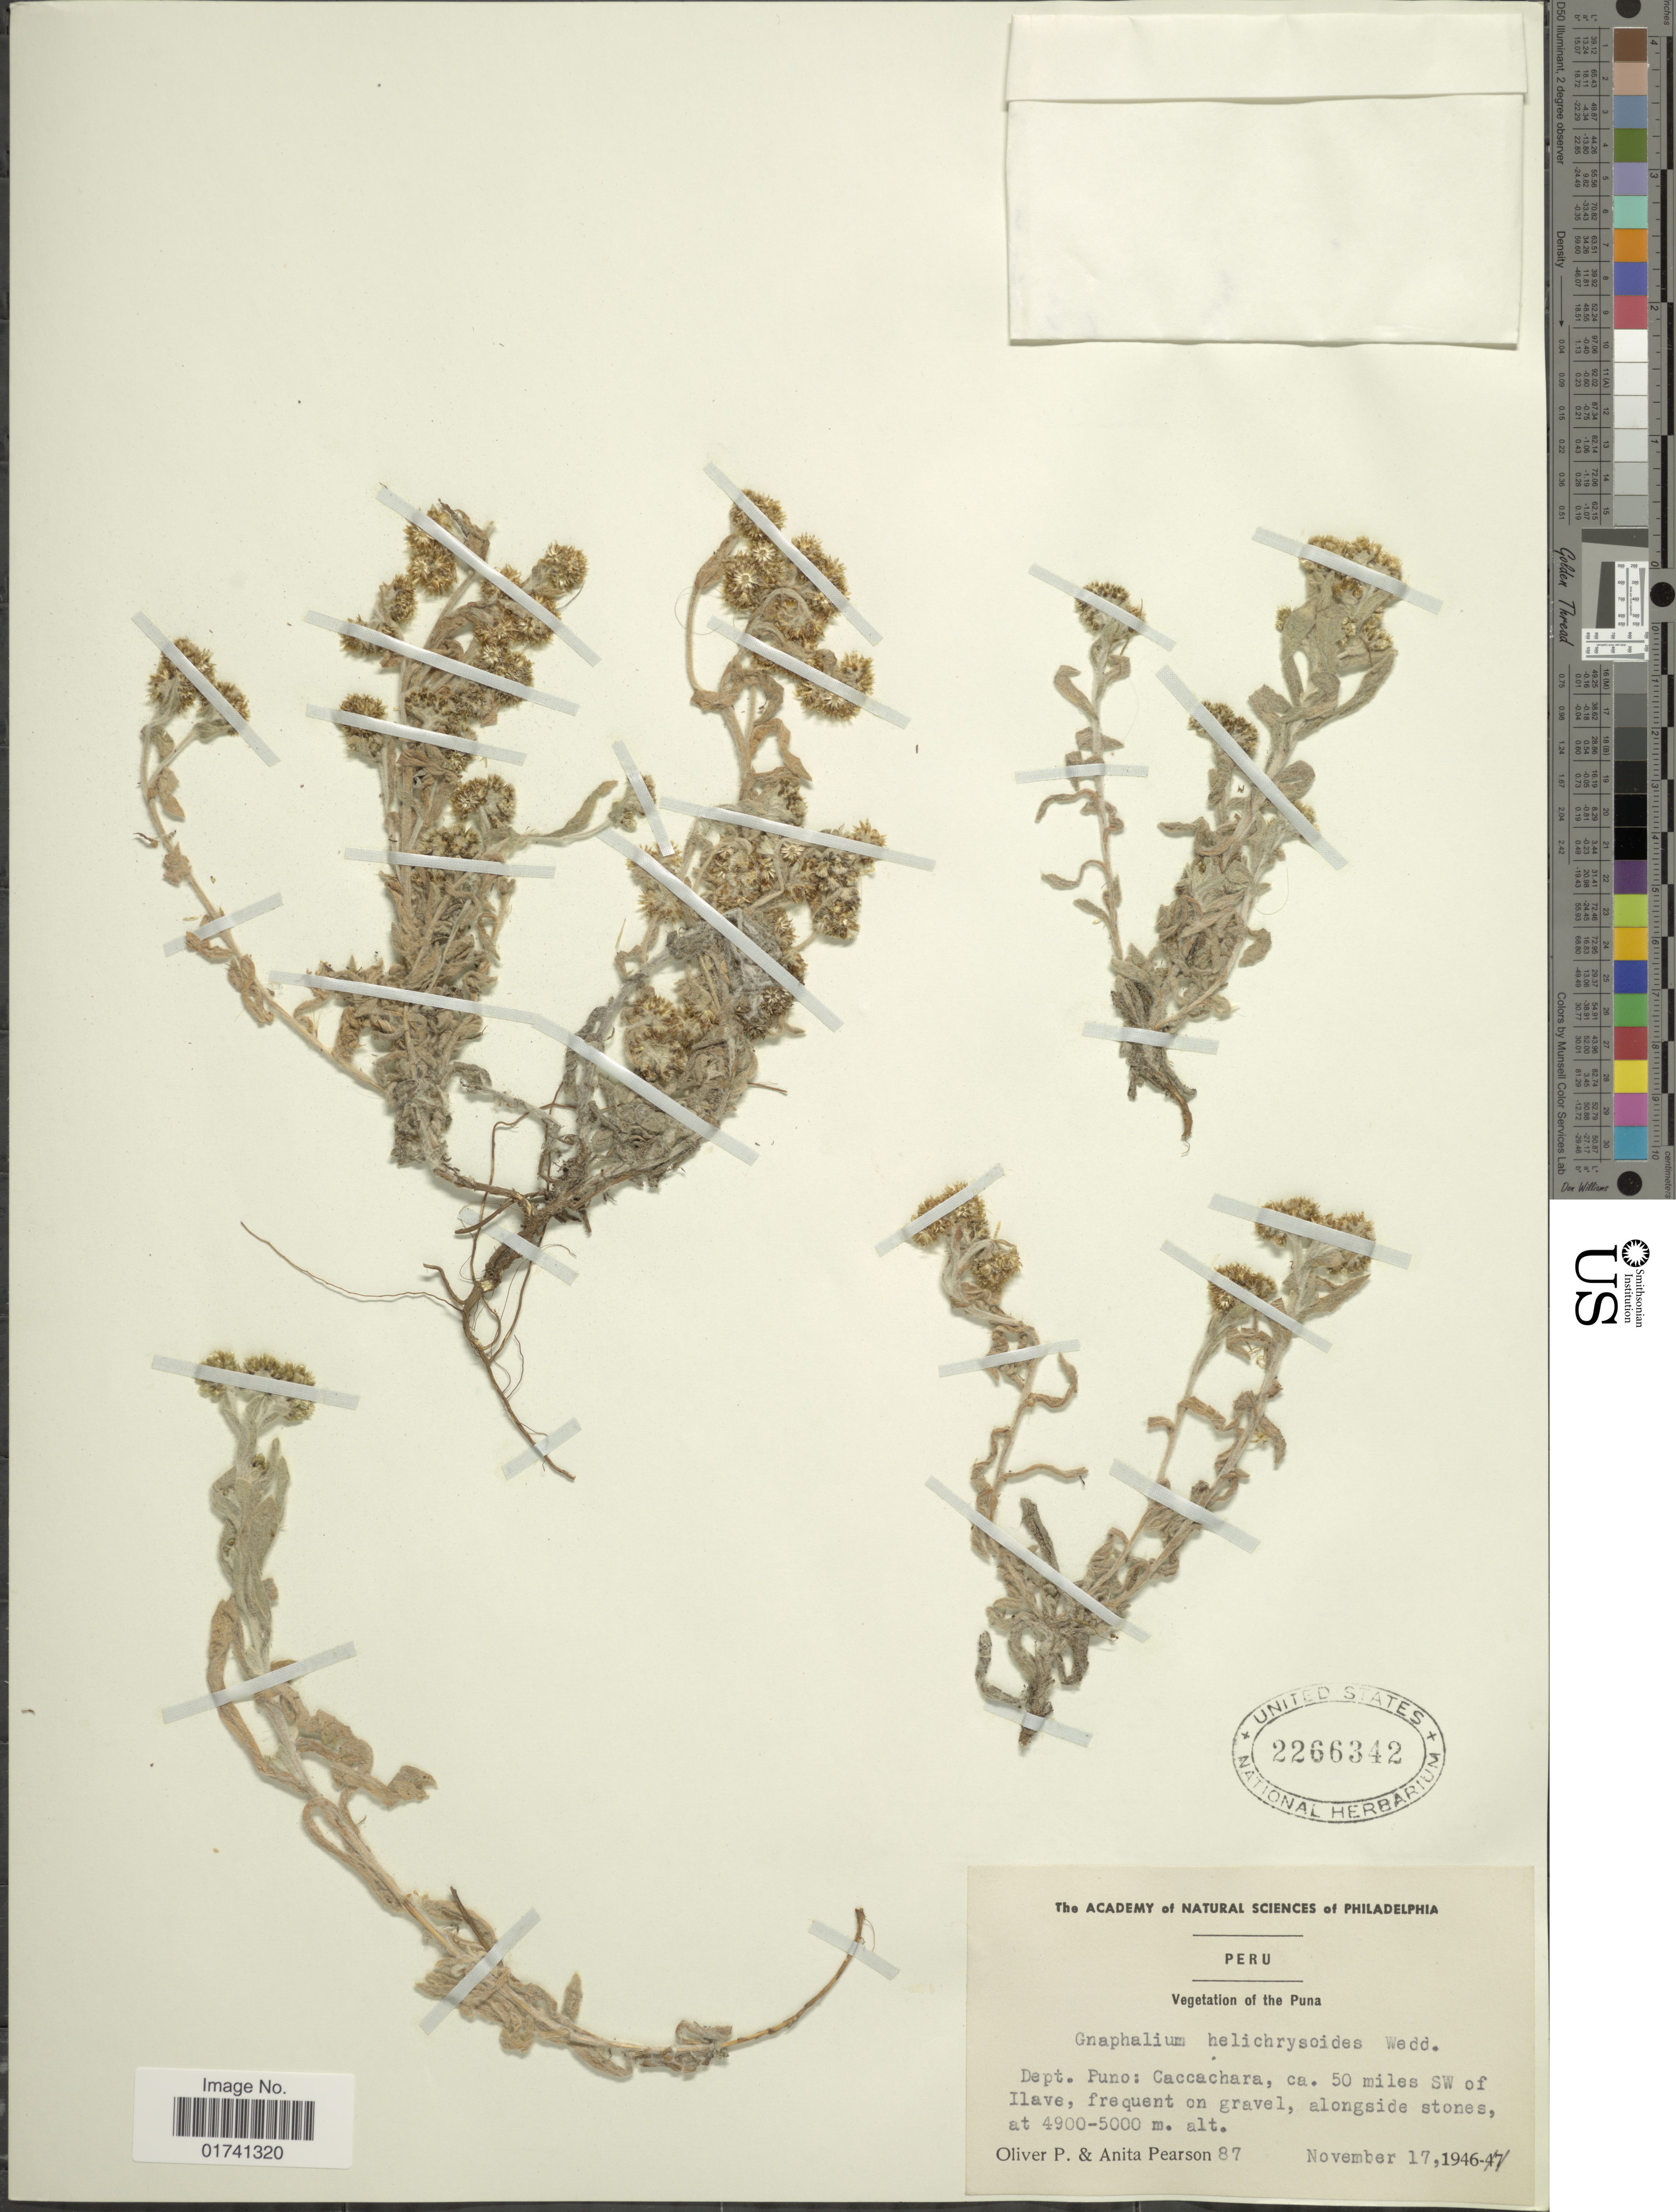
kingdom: Plantae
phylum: Tracheophyta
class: Magnoliopsida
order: Asterales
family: Asteraceae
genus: Aliella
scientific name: Aliella ballii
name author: (Klatt) Greuter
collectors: O. P. Pearson & A. Pearson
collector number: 87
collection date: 1946-11-17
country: Peru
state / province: Puno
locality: The Puna, Caccachara, ca. 50 miles SW of Ilave, frequent on gravel, alongside stones.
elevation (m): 4900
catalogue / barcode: US 2266342